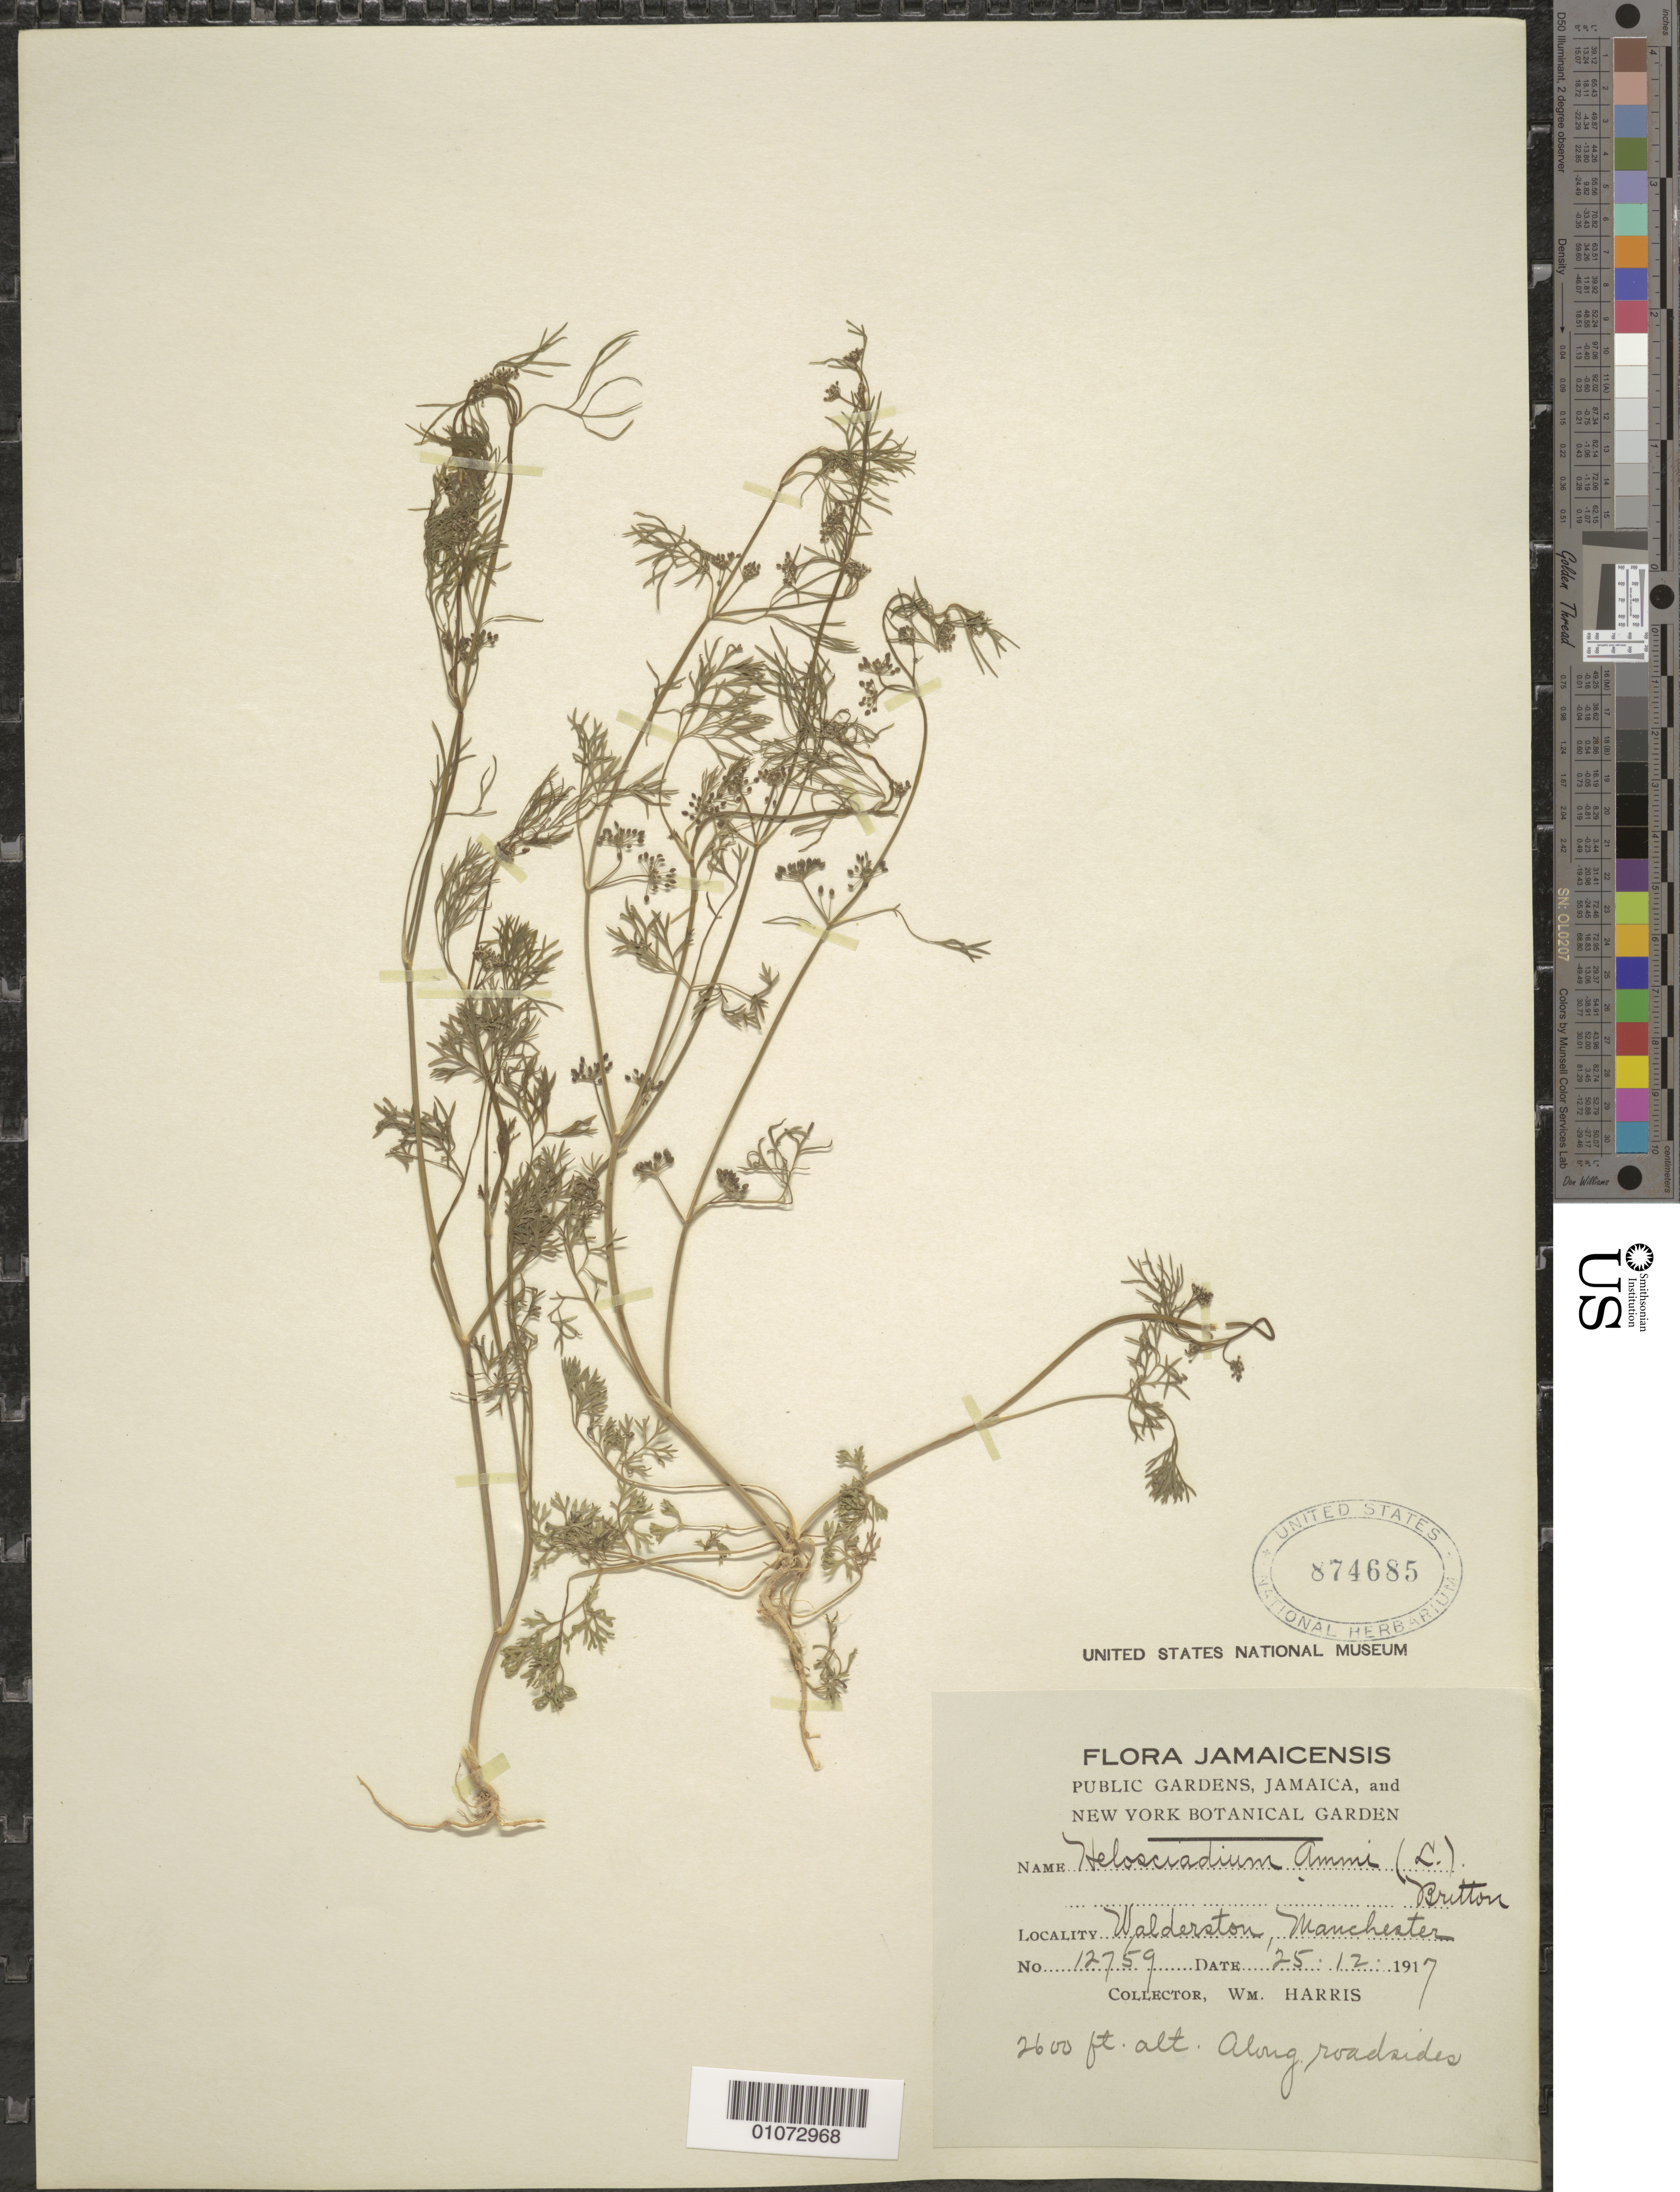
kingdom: Plantae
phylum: Tracheophyta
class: Magnoliopsida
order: Apiales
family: Apiaceae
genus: Apium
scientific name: Apium ammi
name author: (Jacq.) Urb.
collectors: W. Harris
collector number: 12759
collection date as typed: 25 Dec 1917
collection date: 1917-12-25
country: Jamaica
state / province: Manchester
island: Jamaica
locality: Walderston, along roadsides.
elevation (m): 792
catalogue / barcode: US 874685